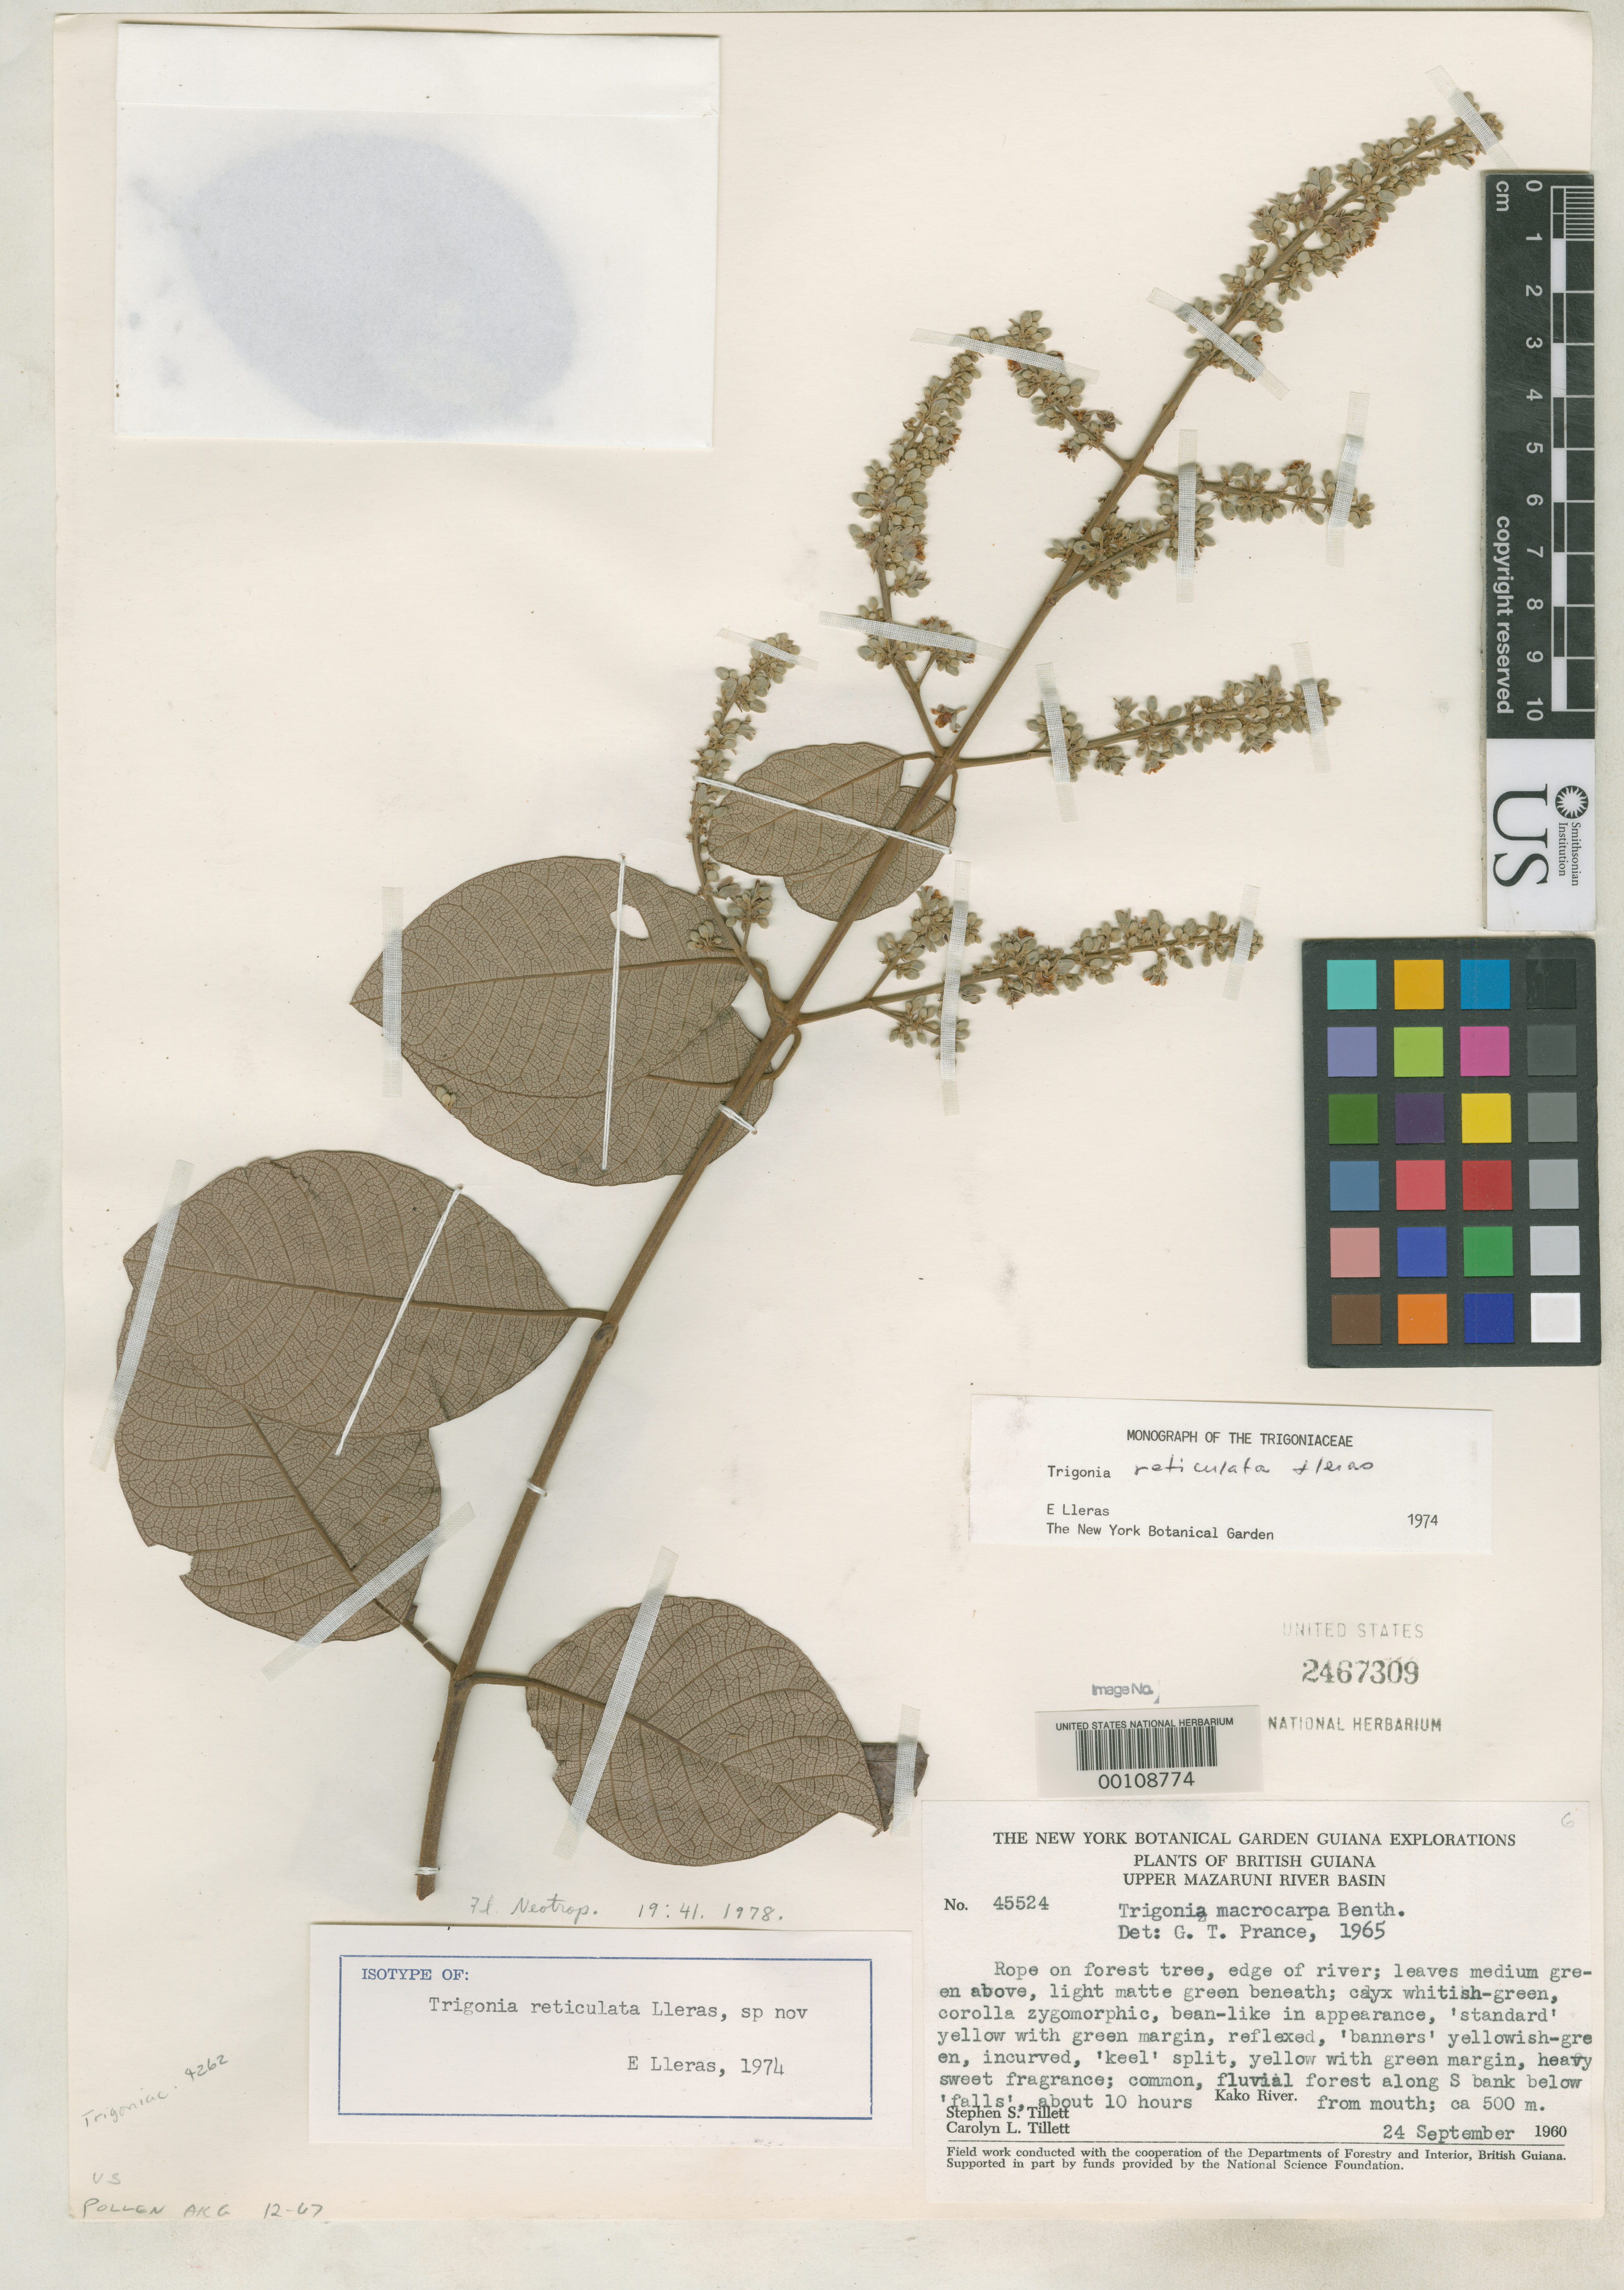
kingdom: Plantae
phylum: Tracheophyta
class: Magnoliopsida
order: Malpighiales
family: Trigoniaceae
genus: Trigonia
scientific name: Trigonia reticulata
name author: Lleras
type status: Isotype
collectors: S. S. Tillett & C. L. Tillett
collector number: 45524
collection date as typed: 24 Sep 1960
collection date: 1960-09-24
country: Guyana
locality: Upper Mazaruni river basin, Rio Kako.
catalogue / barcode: US 2467309